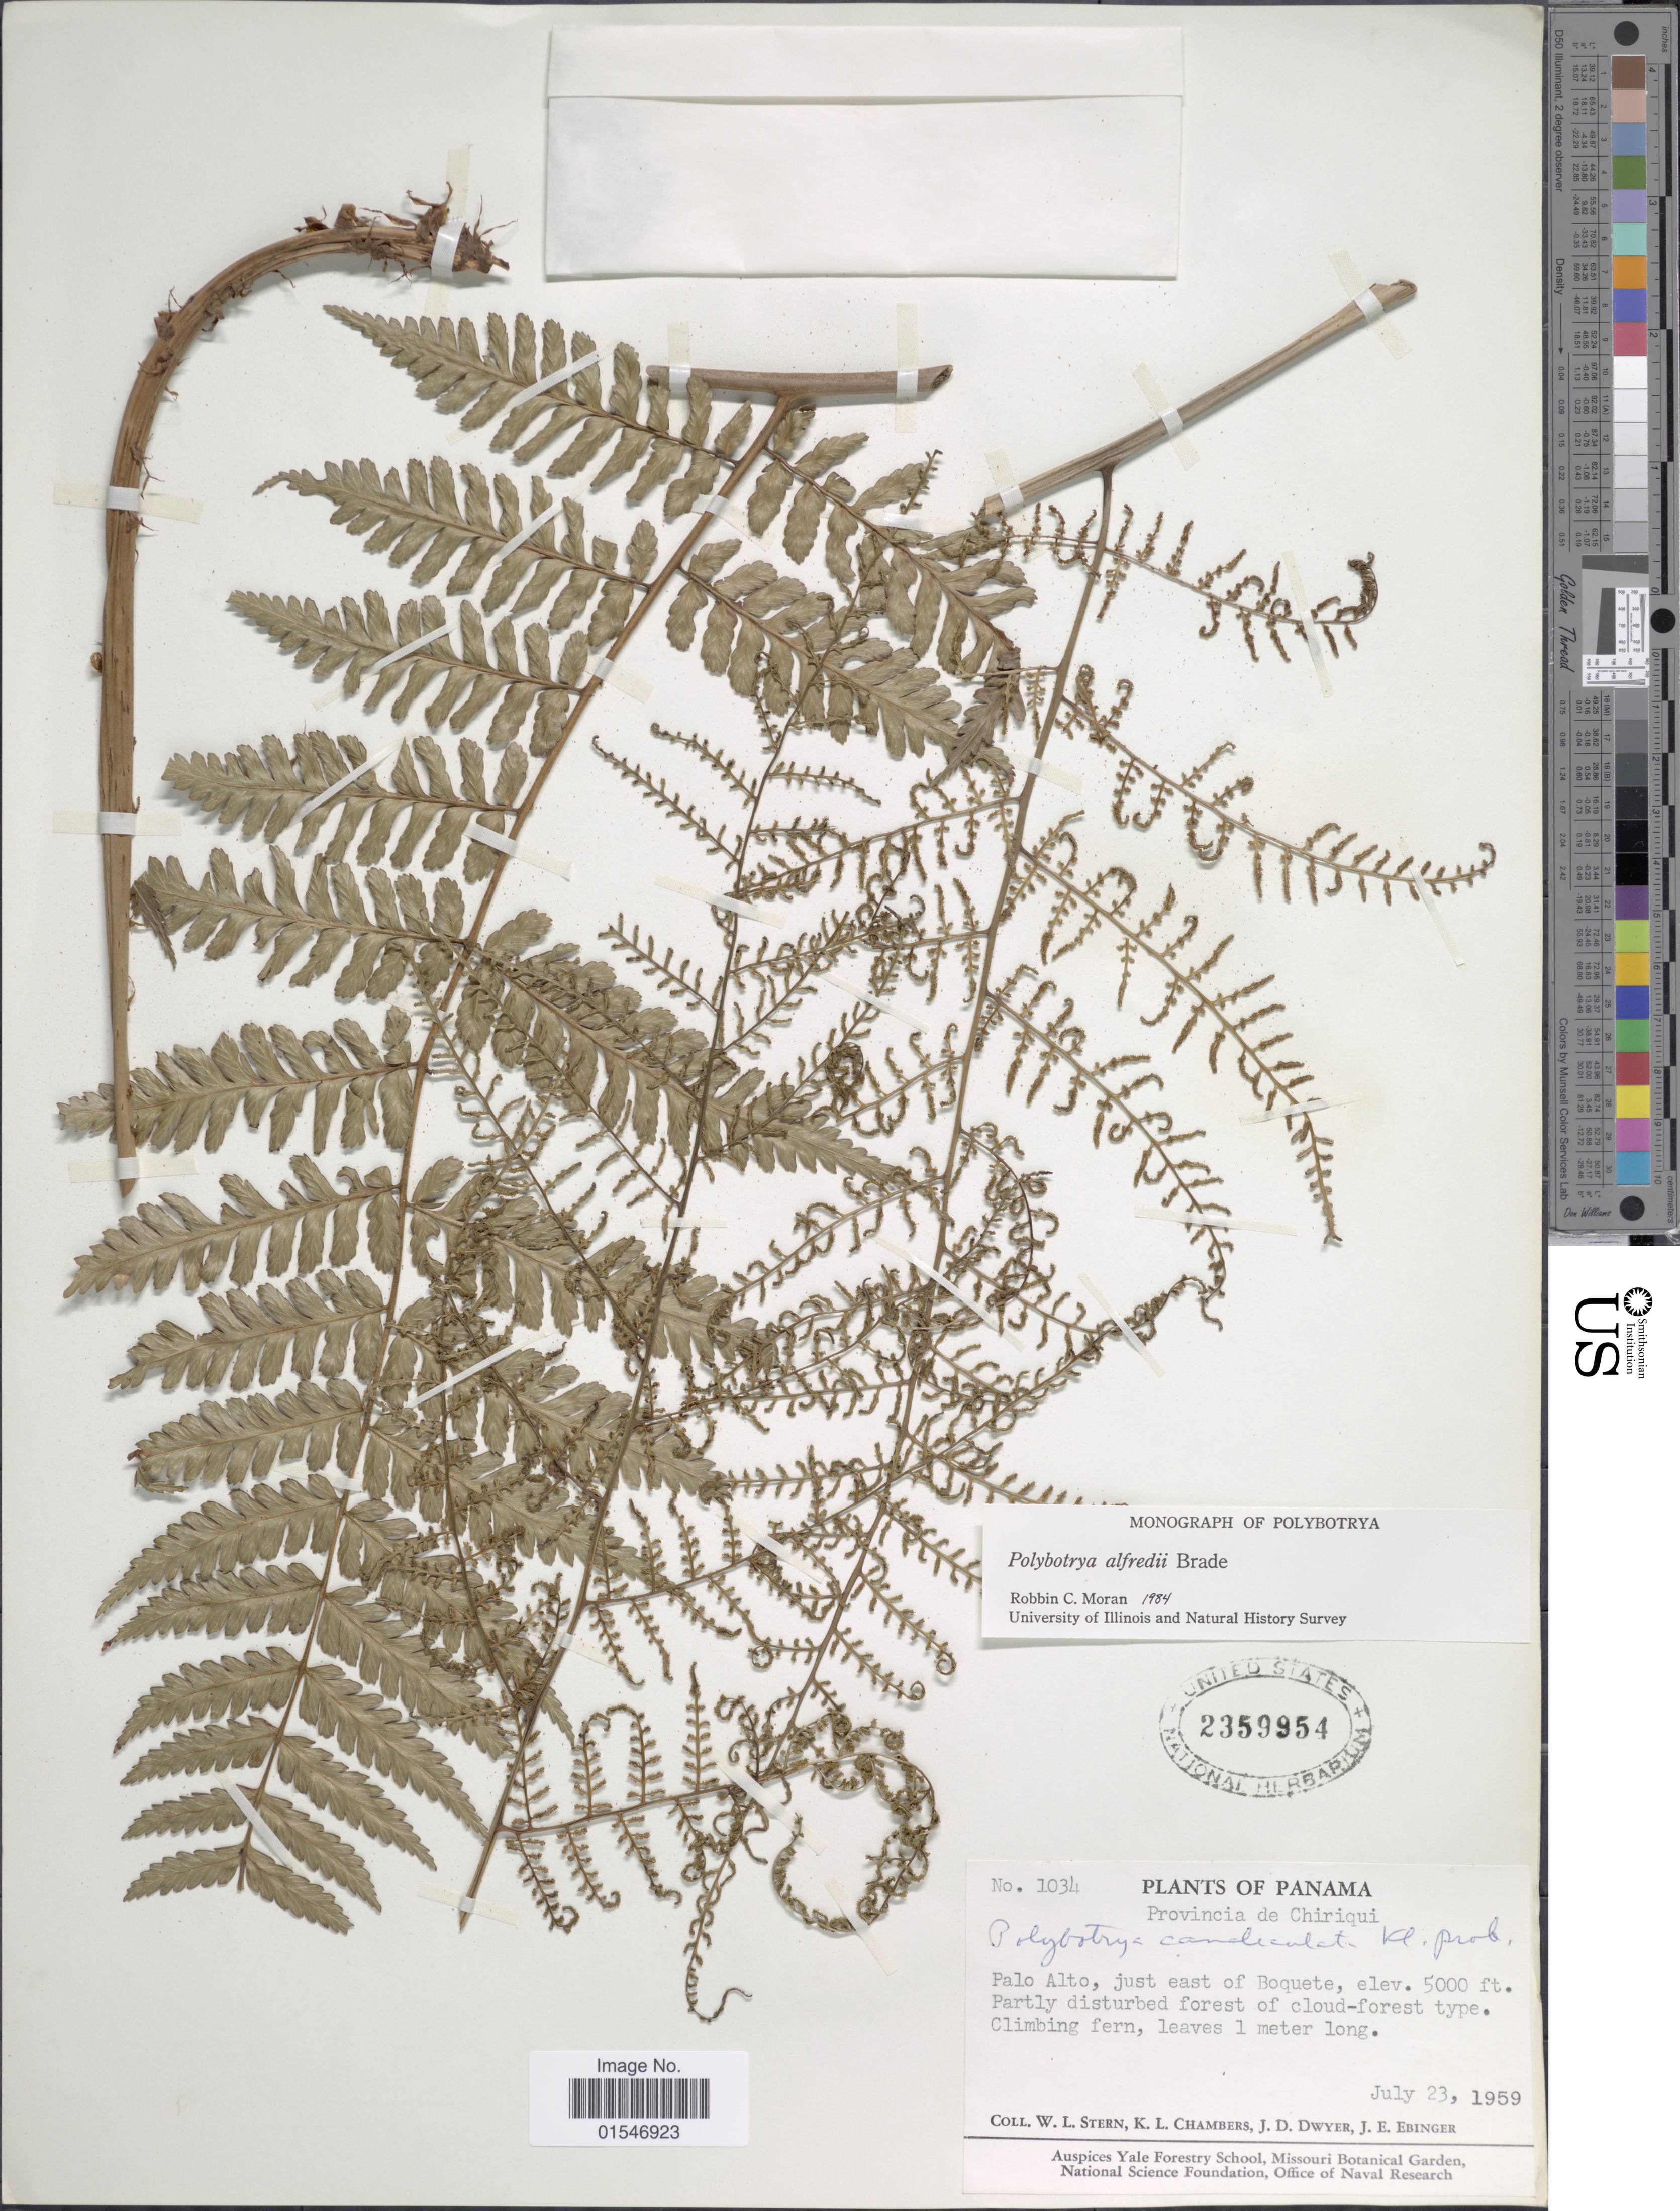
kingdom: Plantae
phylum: Tracheophyta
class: Polypodiopsida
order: Polypodiales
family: Dryopteridaceae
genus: Polybotrya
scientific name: Polybotrya alfredii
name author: Brade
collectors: W. L. Stern, K. Chambers, J. D. Dwyer & J. Ebinger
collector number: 1034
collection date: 1959-07-23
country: Panama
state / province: Chiriqui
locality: Panama. Provincia de Chiriqui. Palo Alto, just east of Boquete.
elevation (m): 1524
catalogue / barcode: US 2359954